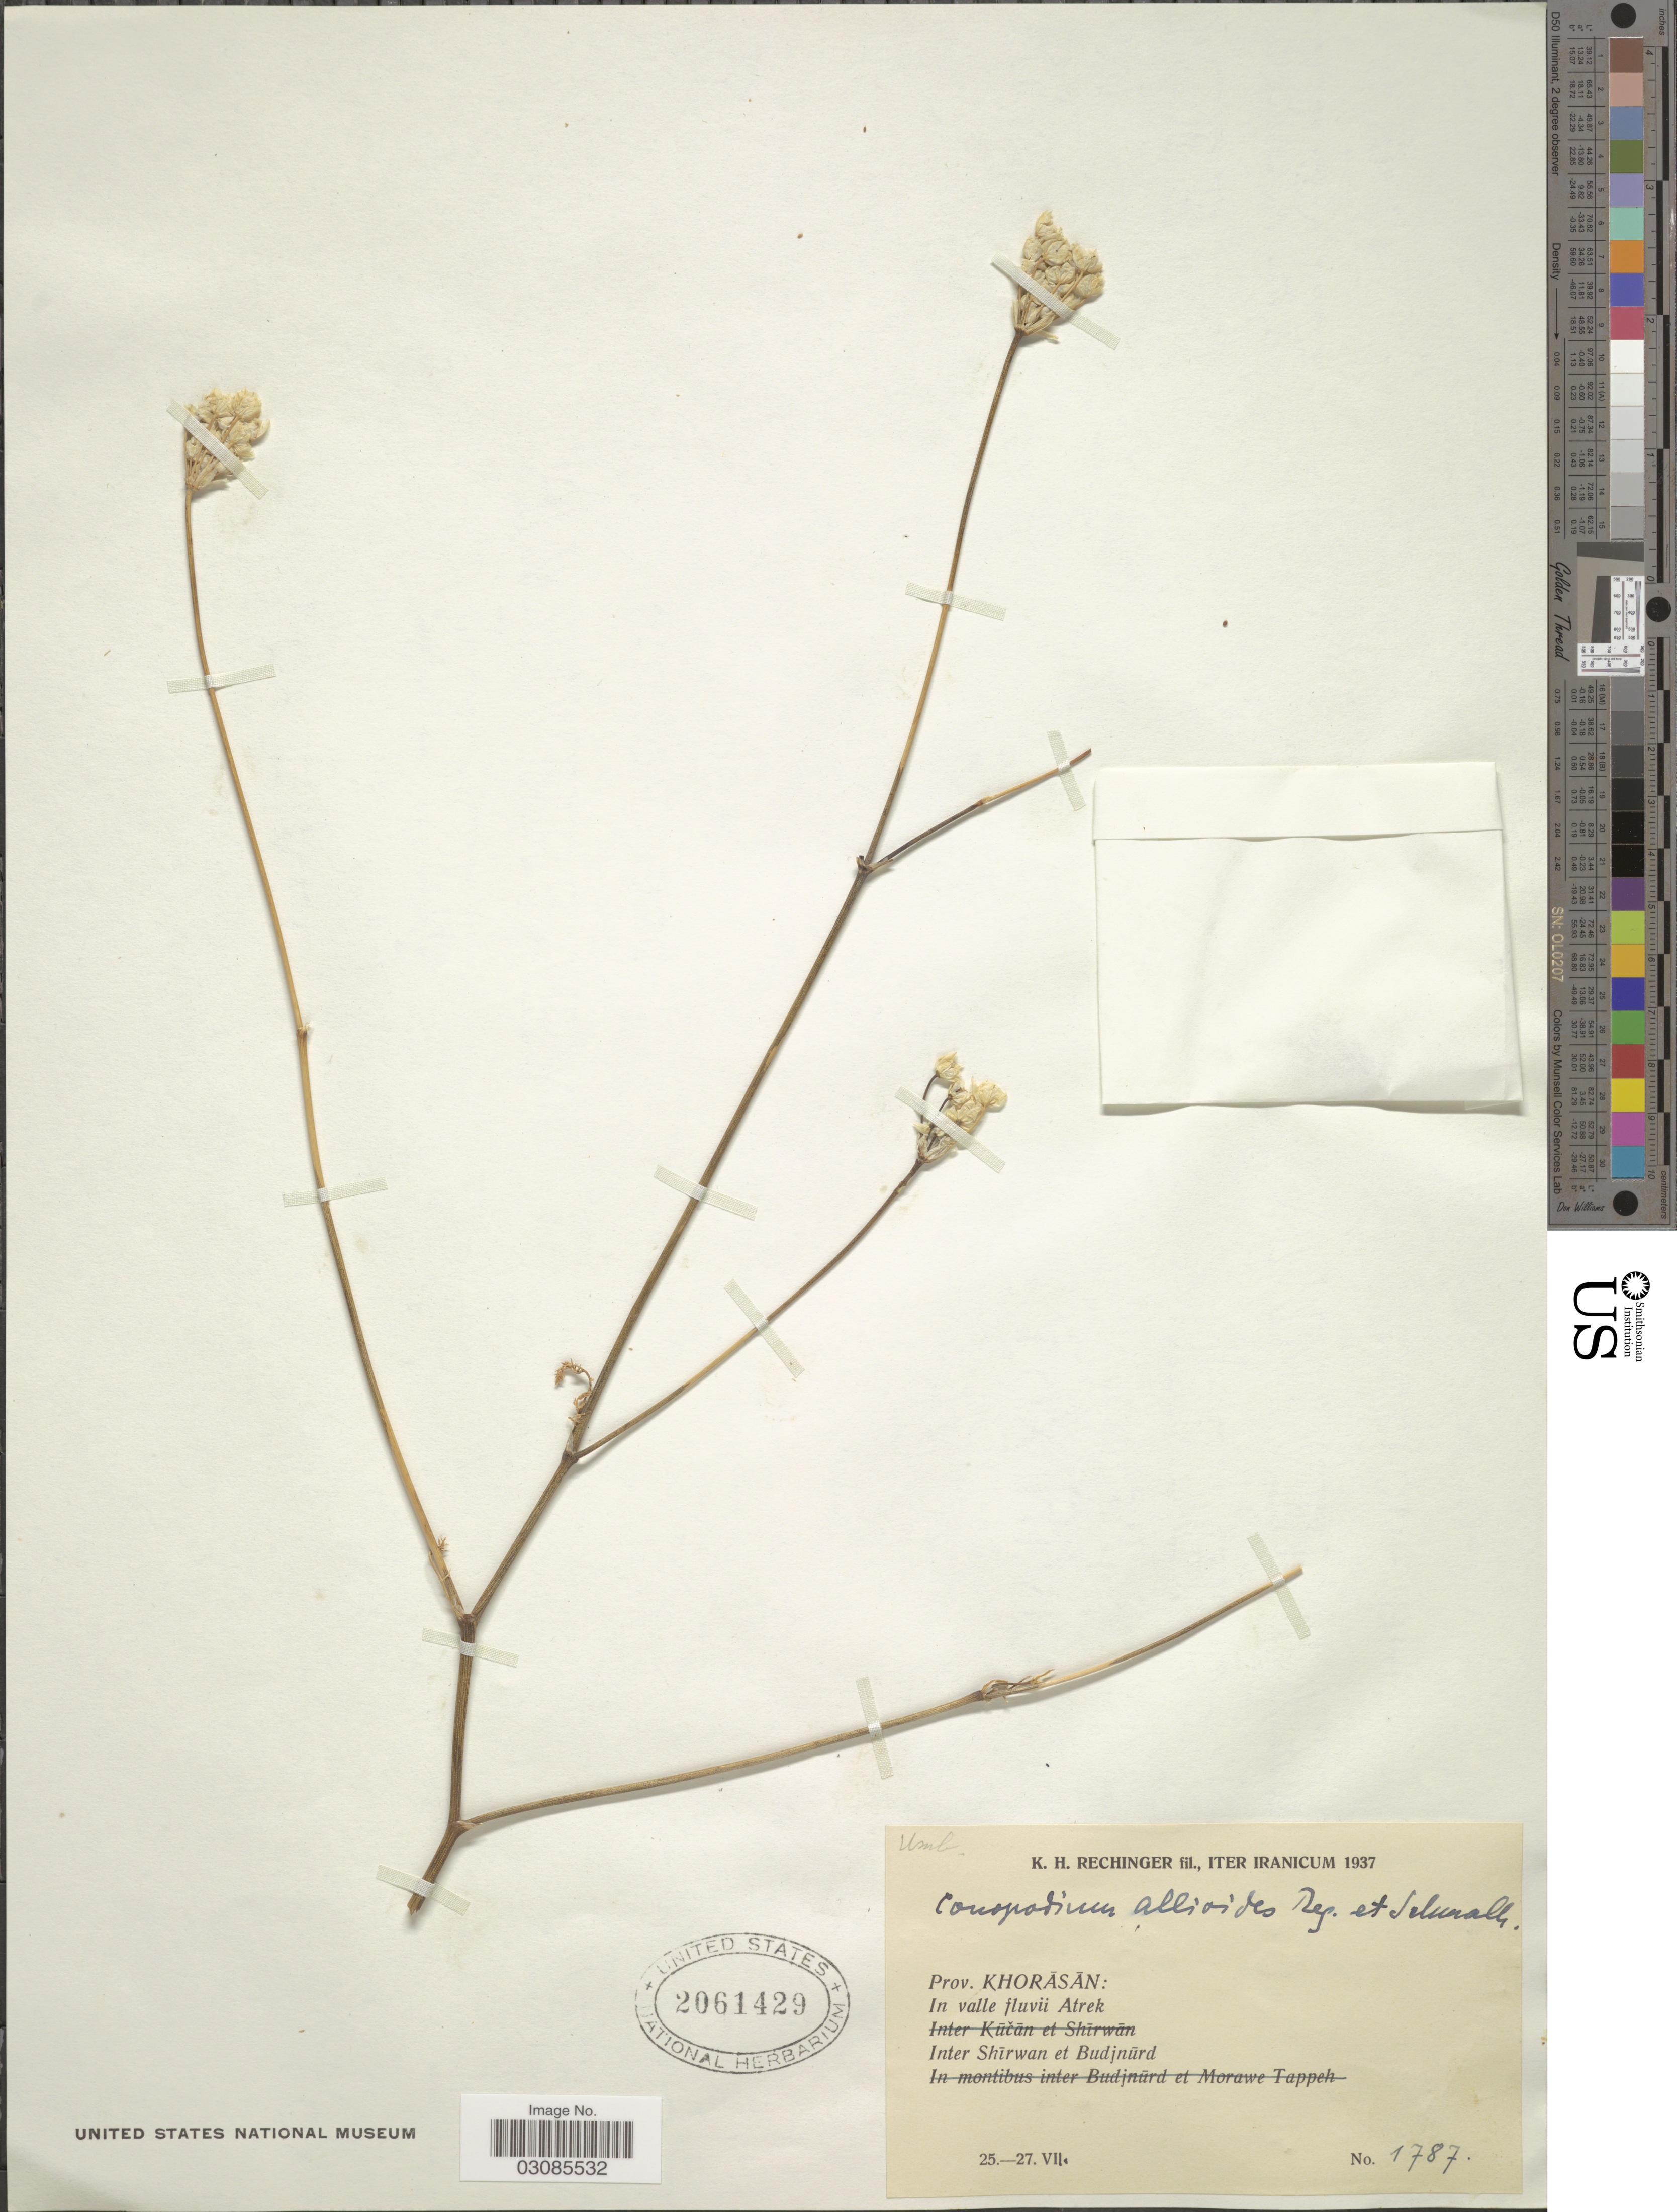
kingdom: Plantae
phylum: Tracheophyta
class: Magnoliopsida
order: Apiales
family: Apiaceae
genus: Conopodium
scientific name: Conopodium allioides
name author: Regel & Schmalh.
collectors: K. H. Rechinger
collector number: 1787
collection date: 1937-07-25/1937-07-27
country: Iran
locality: In valle fluvii Atrek. Inter Shírwan et Budjnúrd.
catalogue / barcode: US 2061429